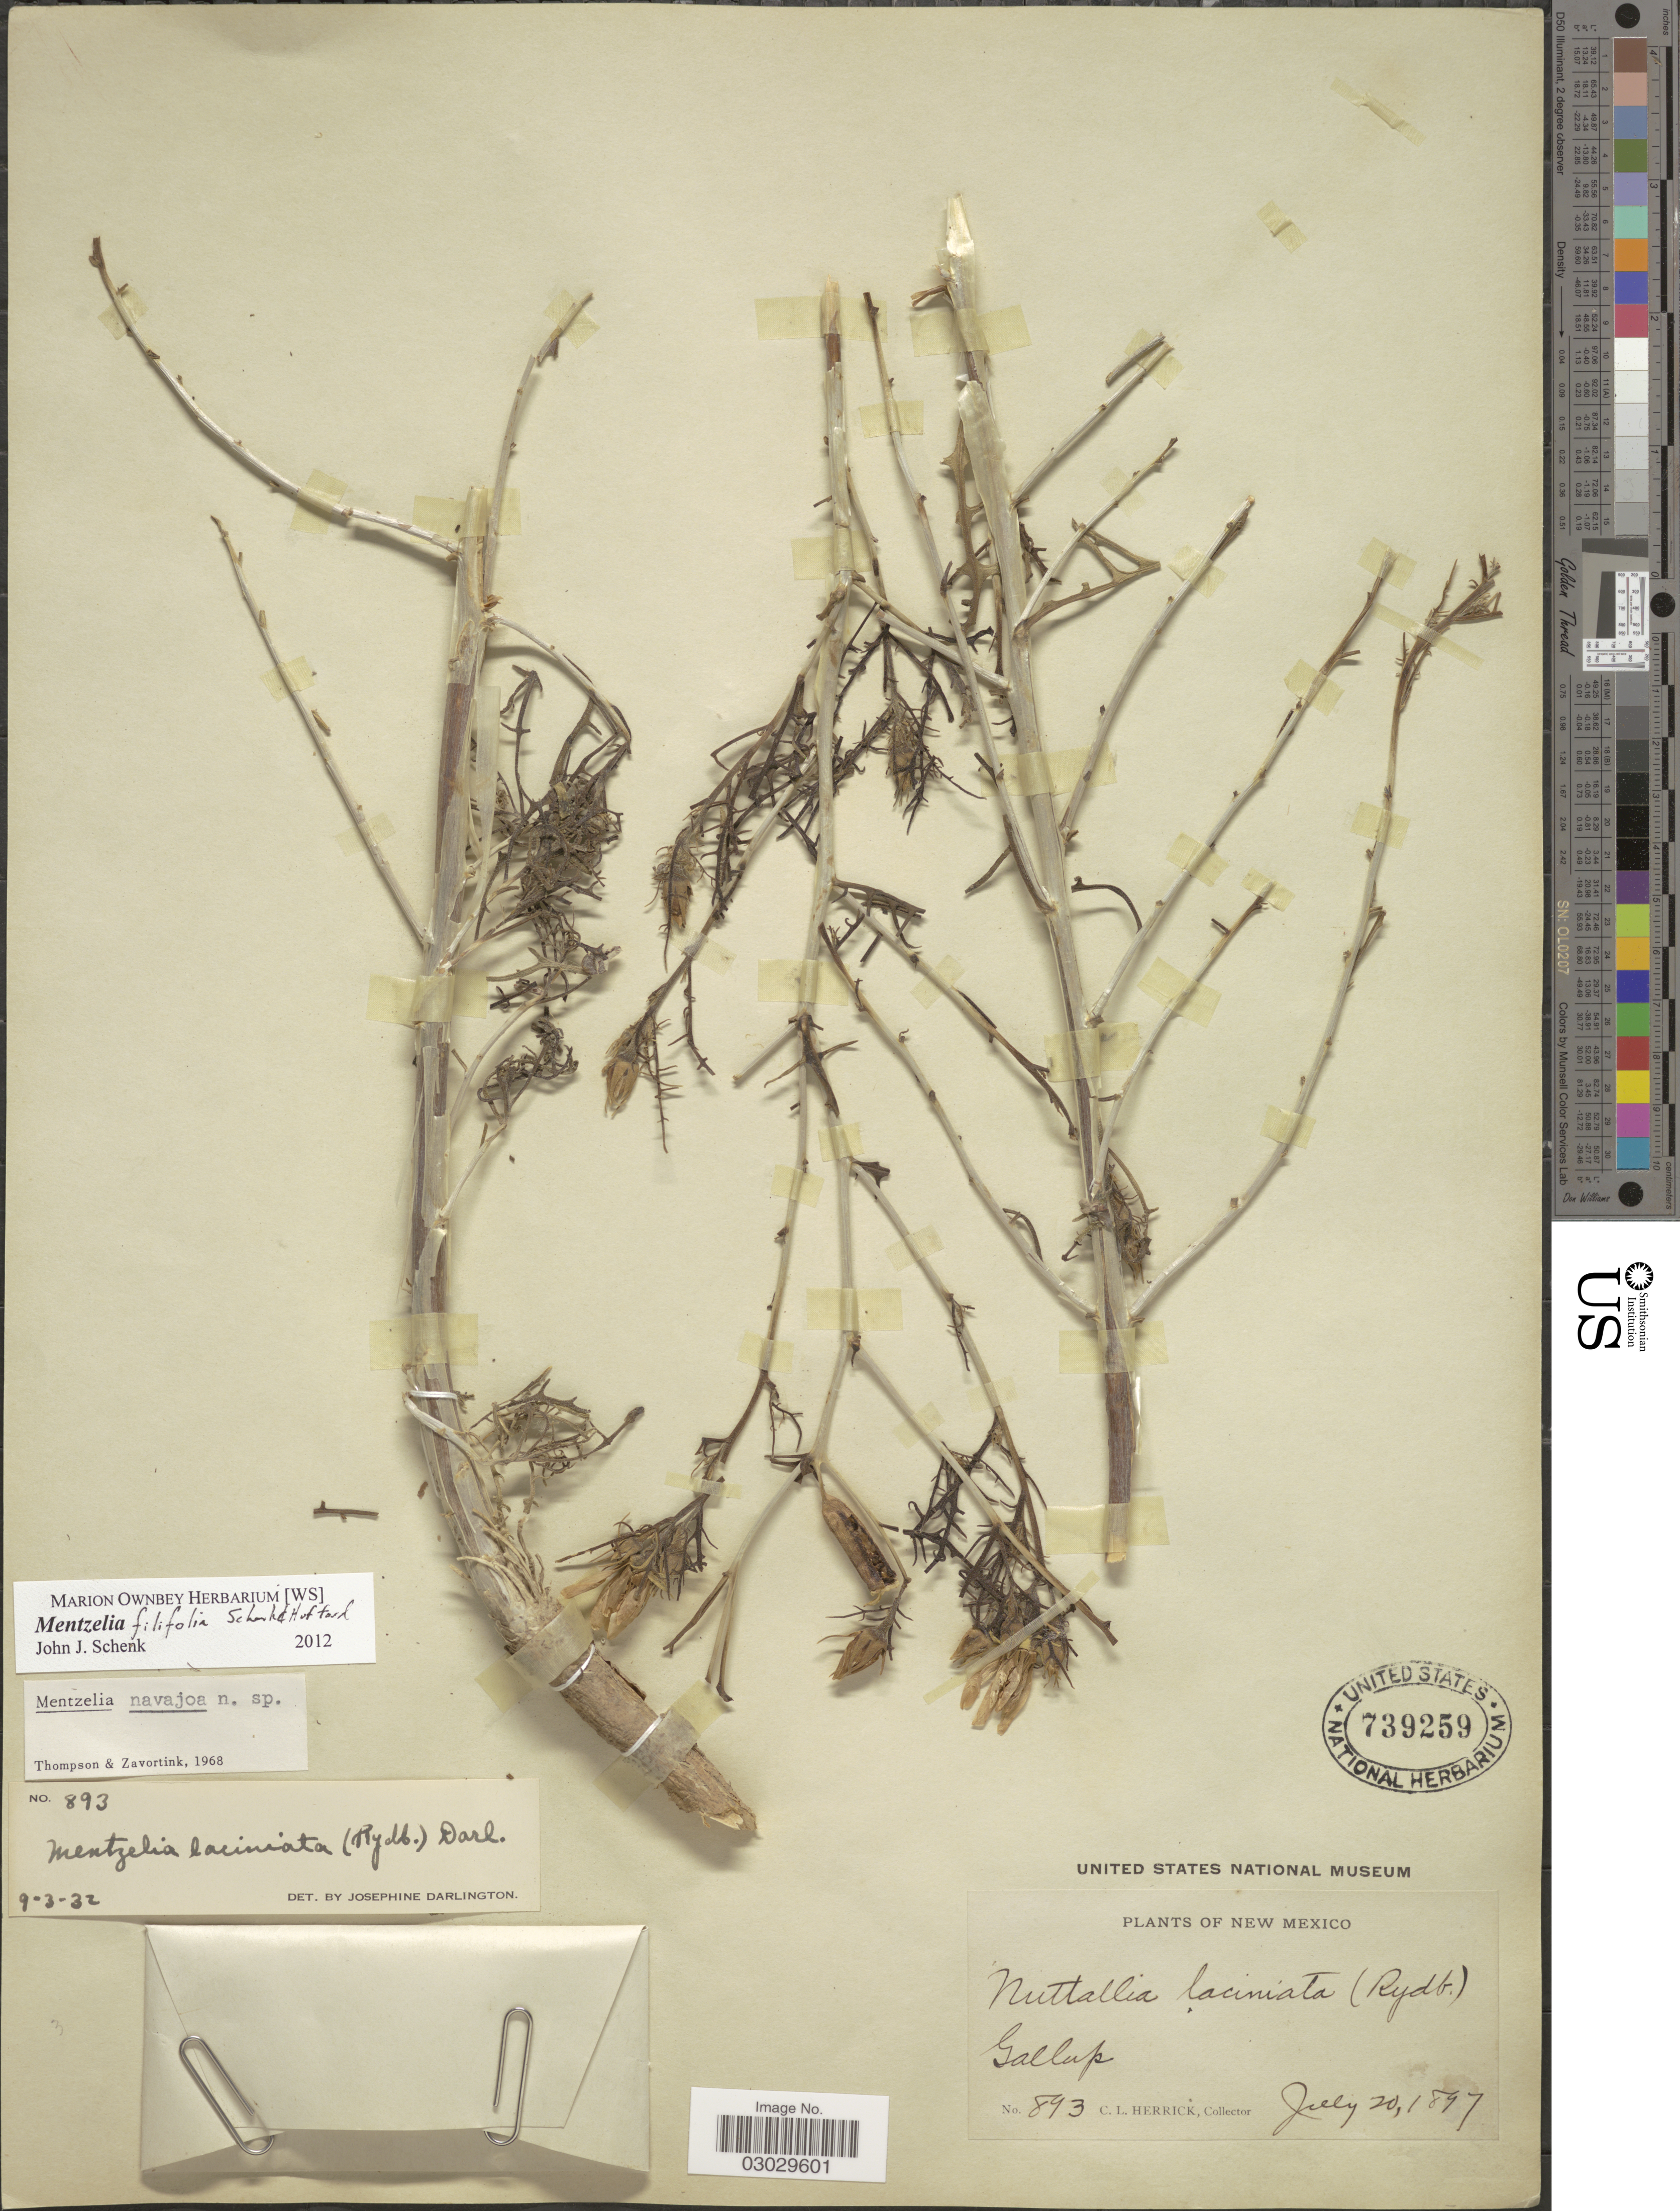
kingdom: Plantae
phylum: Tracheophyta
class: Magnoliopsida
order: Cornales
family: Loasaceae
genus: Mentzelia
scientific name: Mentzelia filifolia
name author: J.J. Schenk & L. Hufford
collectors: C. Herrick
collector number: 893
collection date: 1897-07-20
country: United States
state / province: New Mexico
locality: Gallup.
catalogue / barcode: US 739259